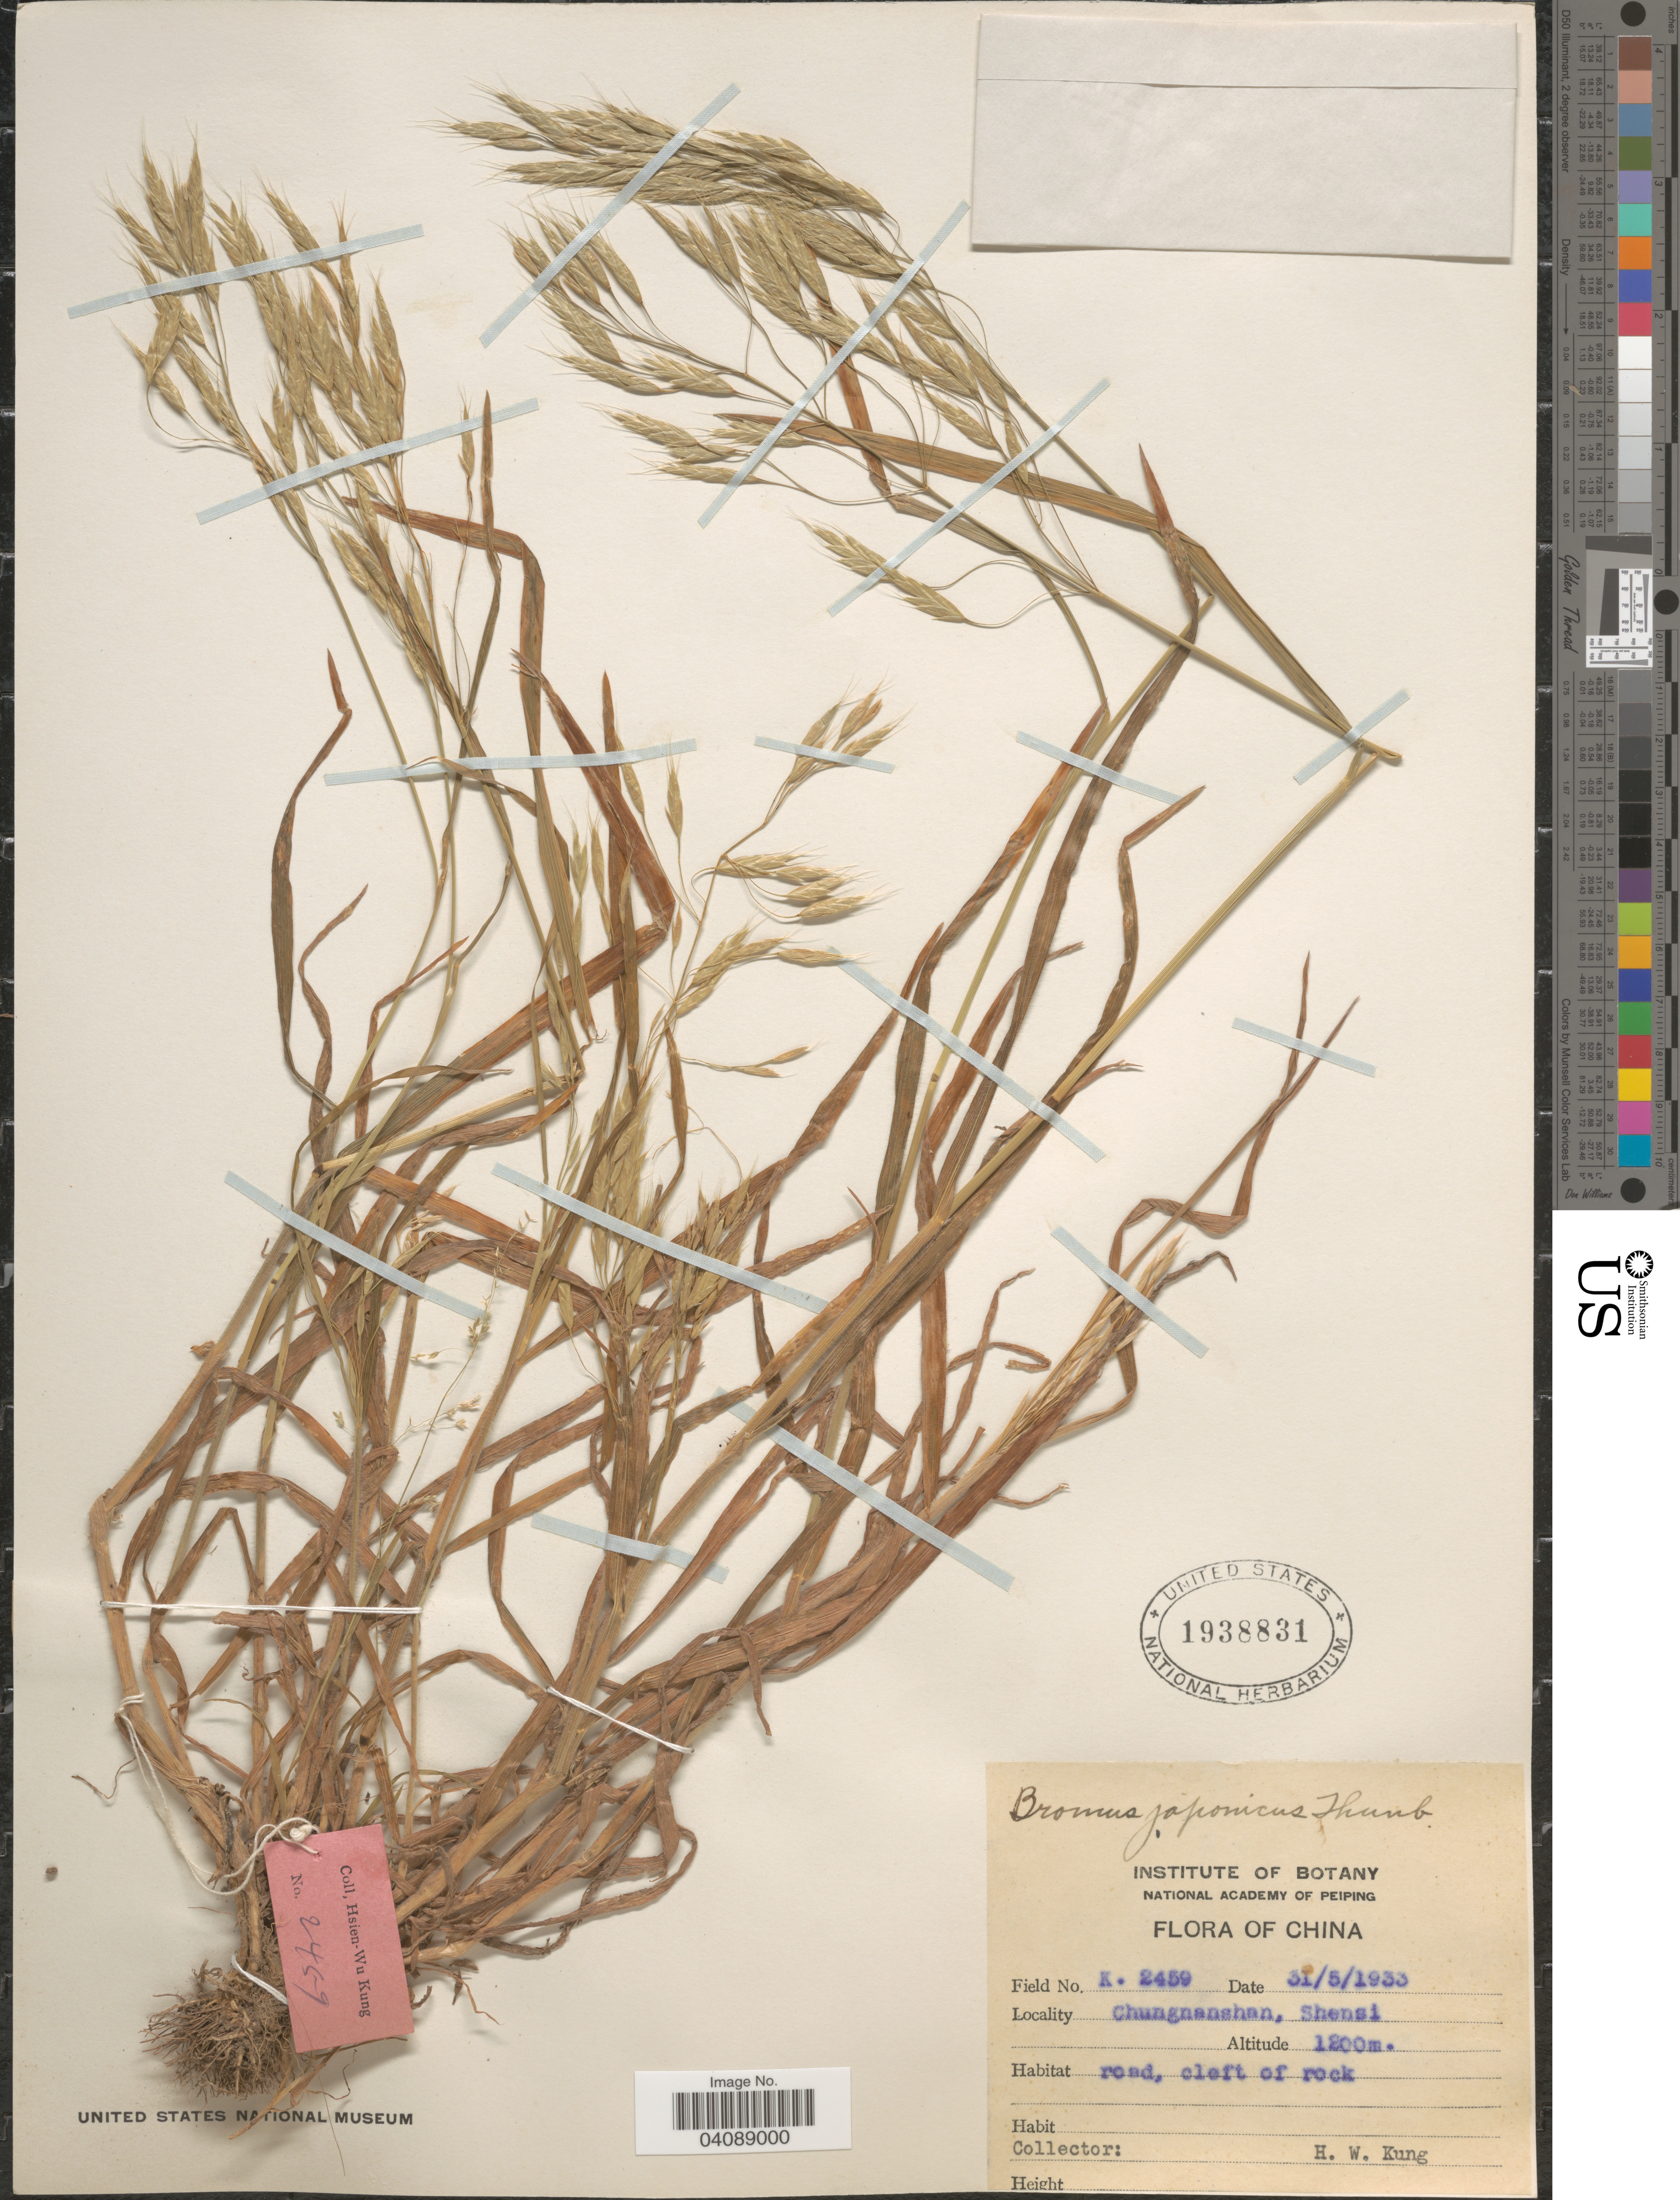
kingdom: Plantae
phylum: Tracheophyta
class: Liliopsida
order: Poales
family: Poaceae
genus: Bromus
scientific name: Bromus japonicus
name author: Houtt.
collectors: H. Kung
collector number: K2459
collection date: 1933-05-31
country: China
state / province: Shaanxi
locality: Chungnanshan, Shensi.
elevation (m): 1200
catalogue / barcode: US 1938831